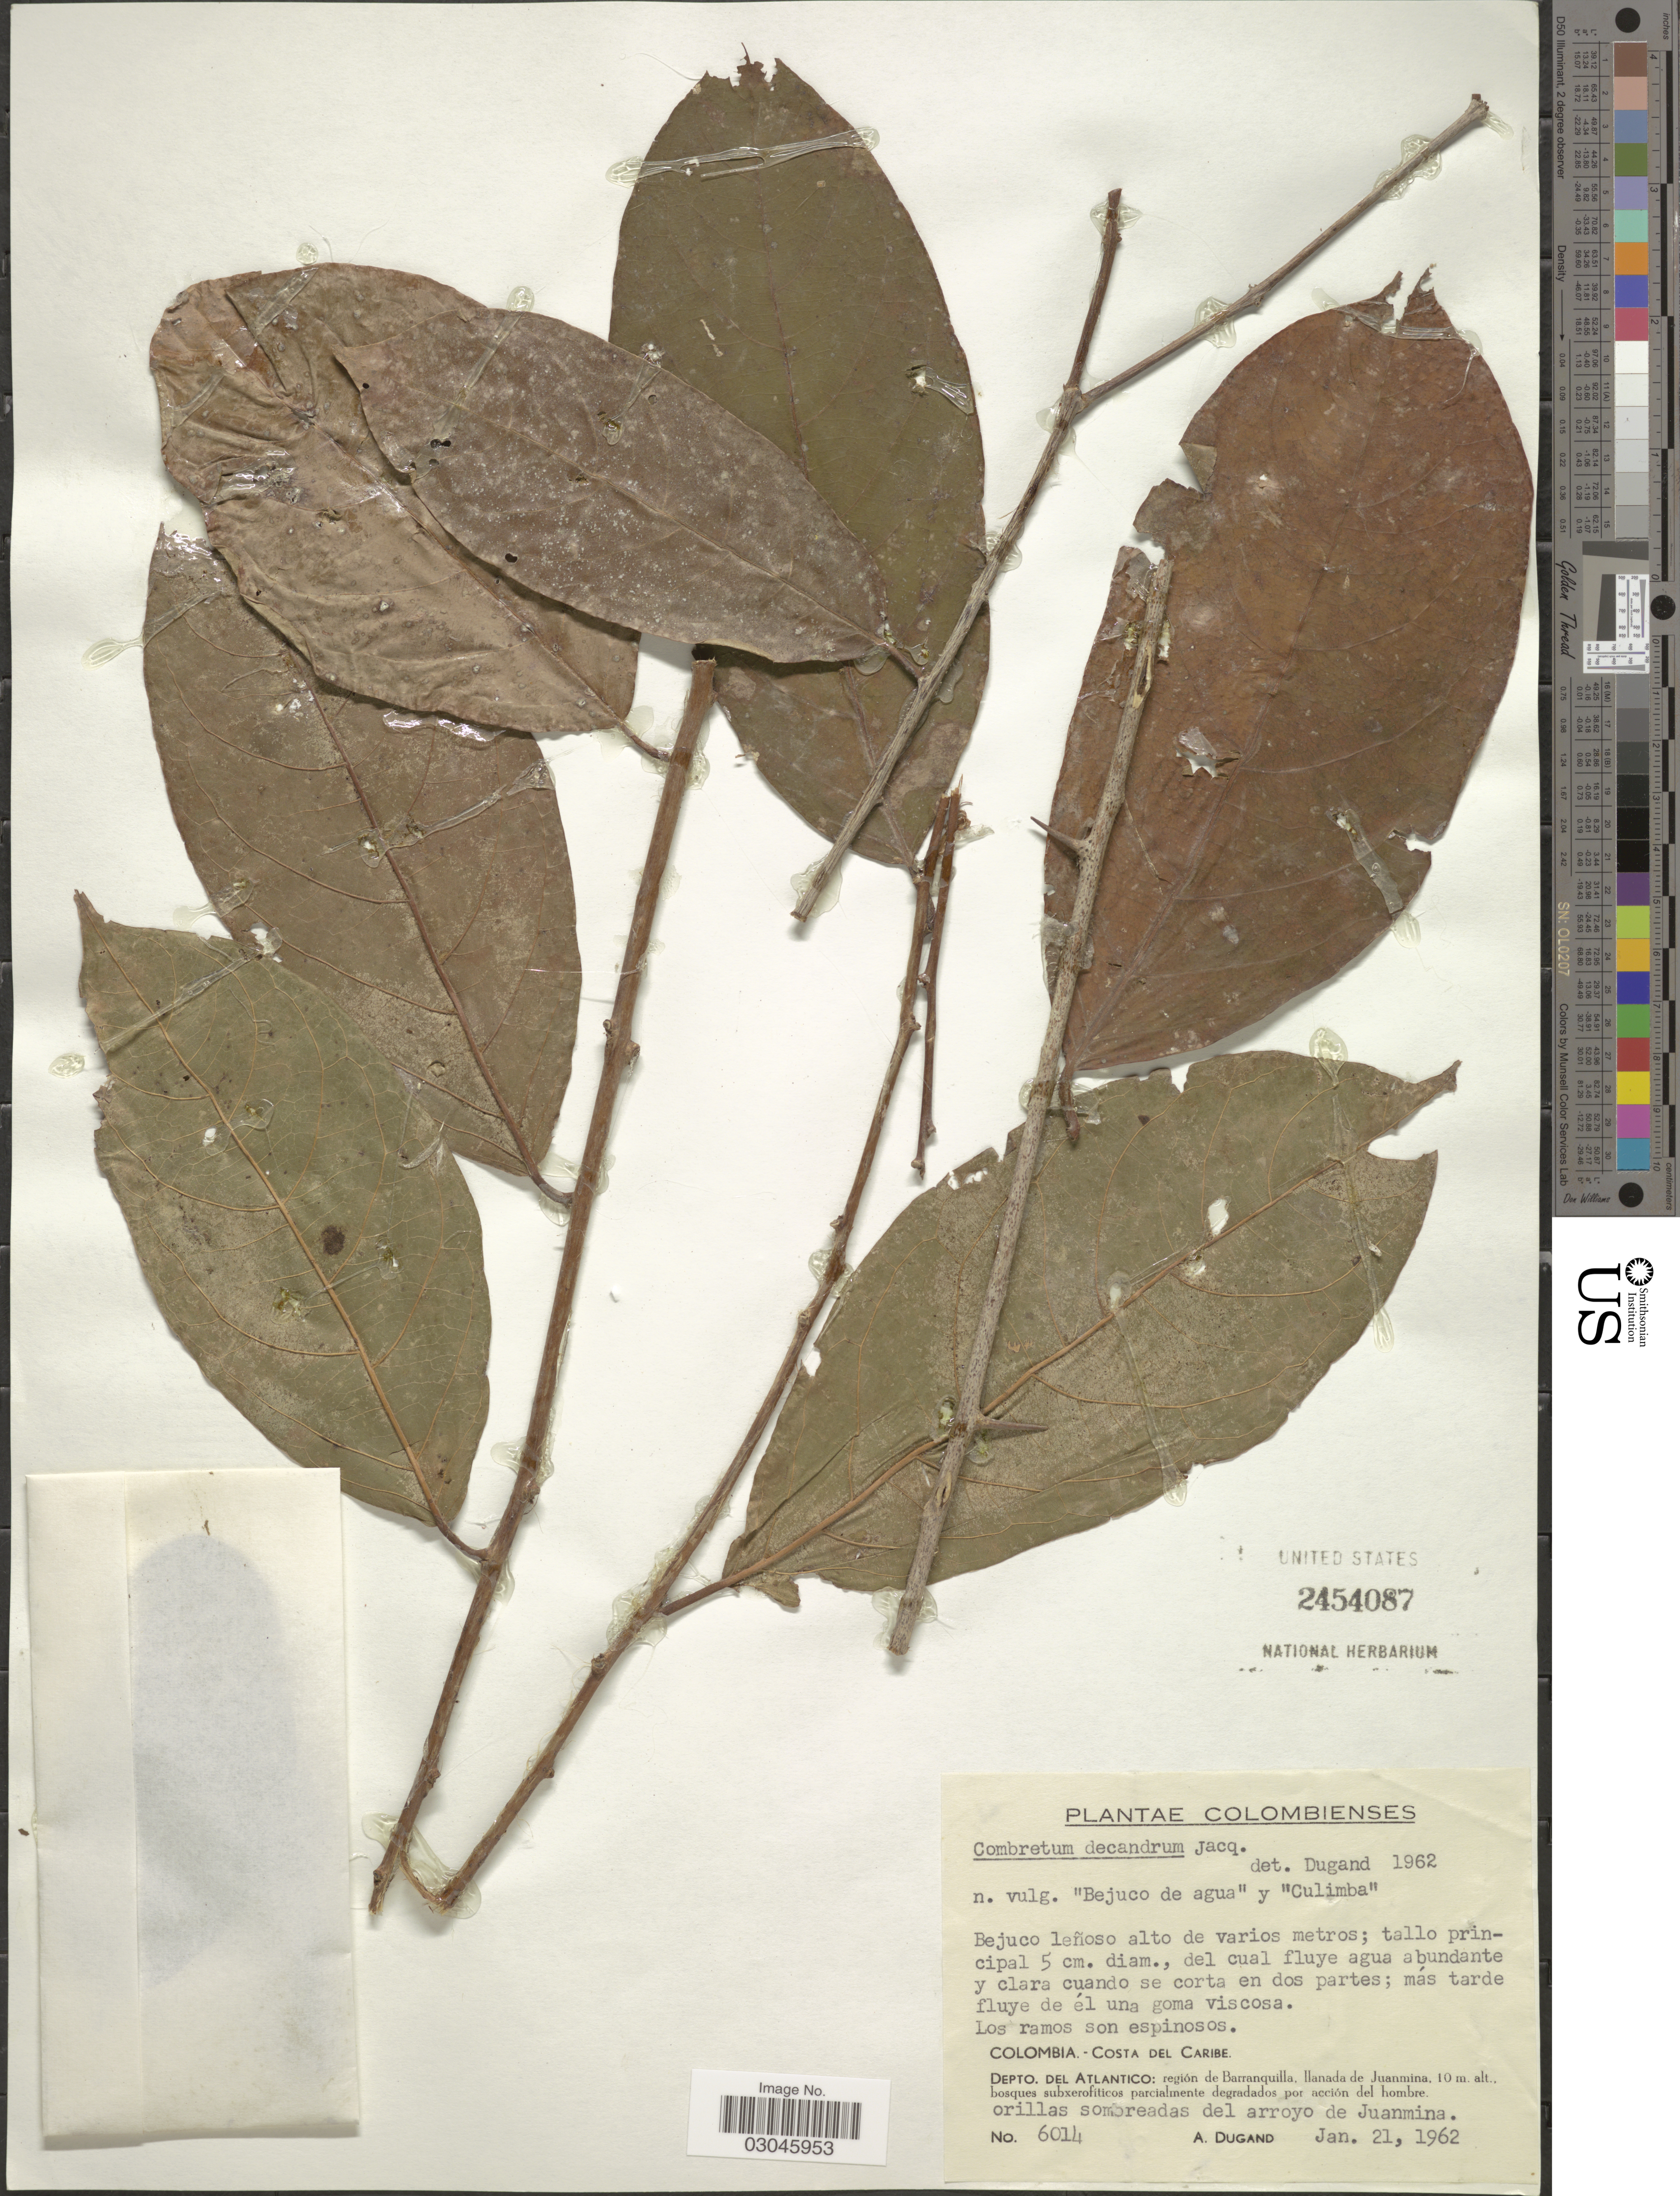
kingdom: Plantae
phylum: Tracheophyta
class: Magnoliopsida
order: Myrtales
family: Combretaceae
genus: Combretum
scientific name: Combretum decandrum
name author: Jacq.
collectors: A. Dugand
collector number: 6014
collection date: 1962-01-21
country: Colombia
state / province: Atlántico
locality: Costa del Caribe. Depto. del Atlantico: région de Barranquilla, llanada de Juanmina. Arroyo de Juanmina.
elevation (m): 10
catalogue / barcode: US 2454087